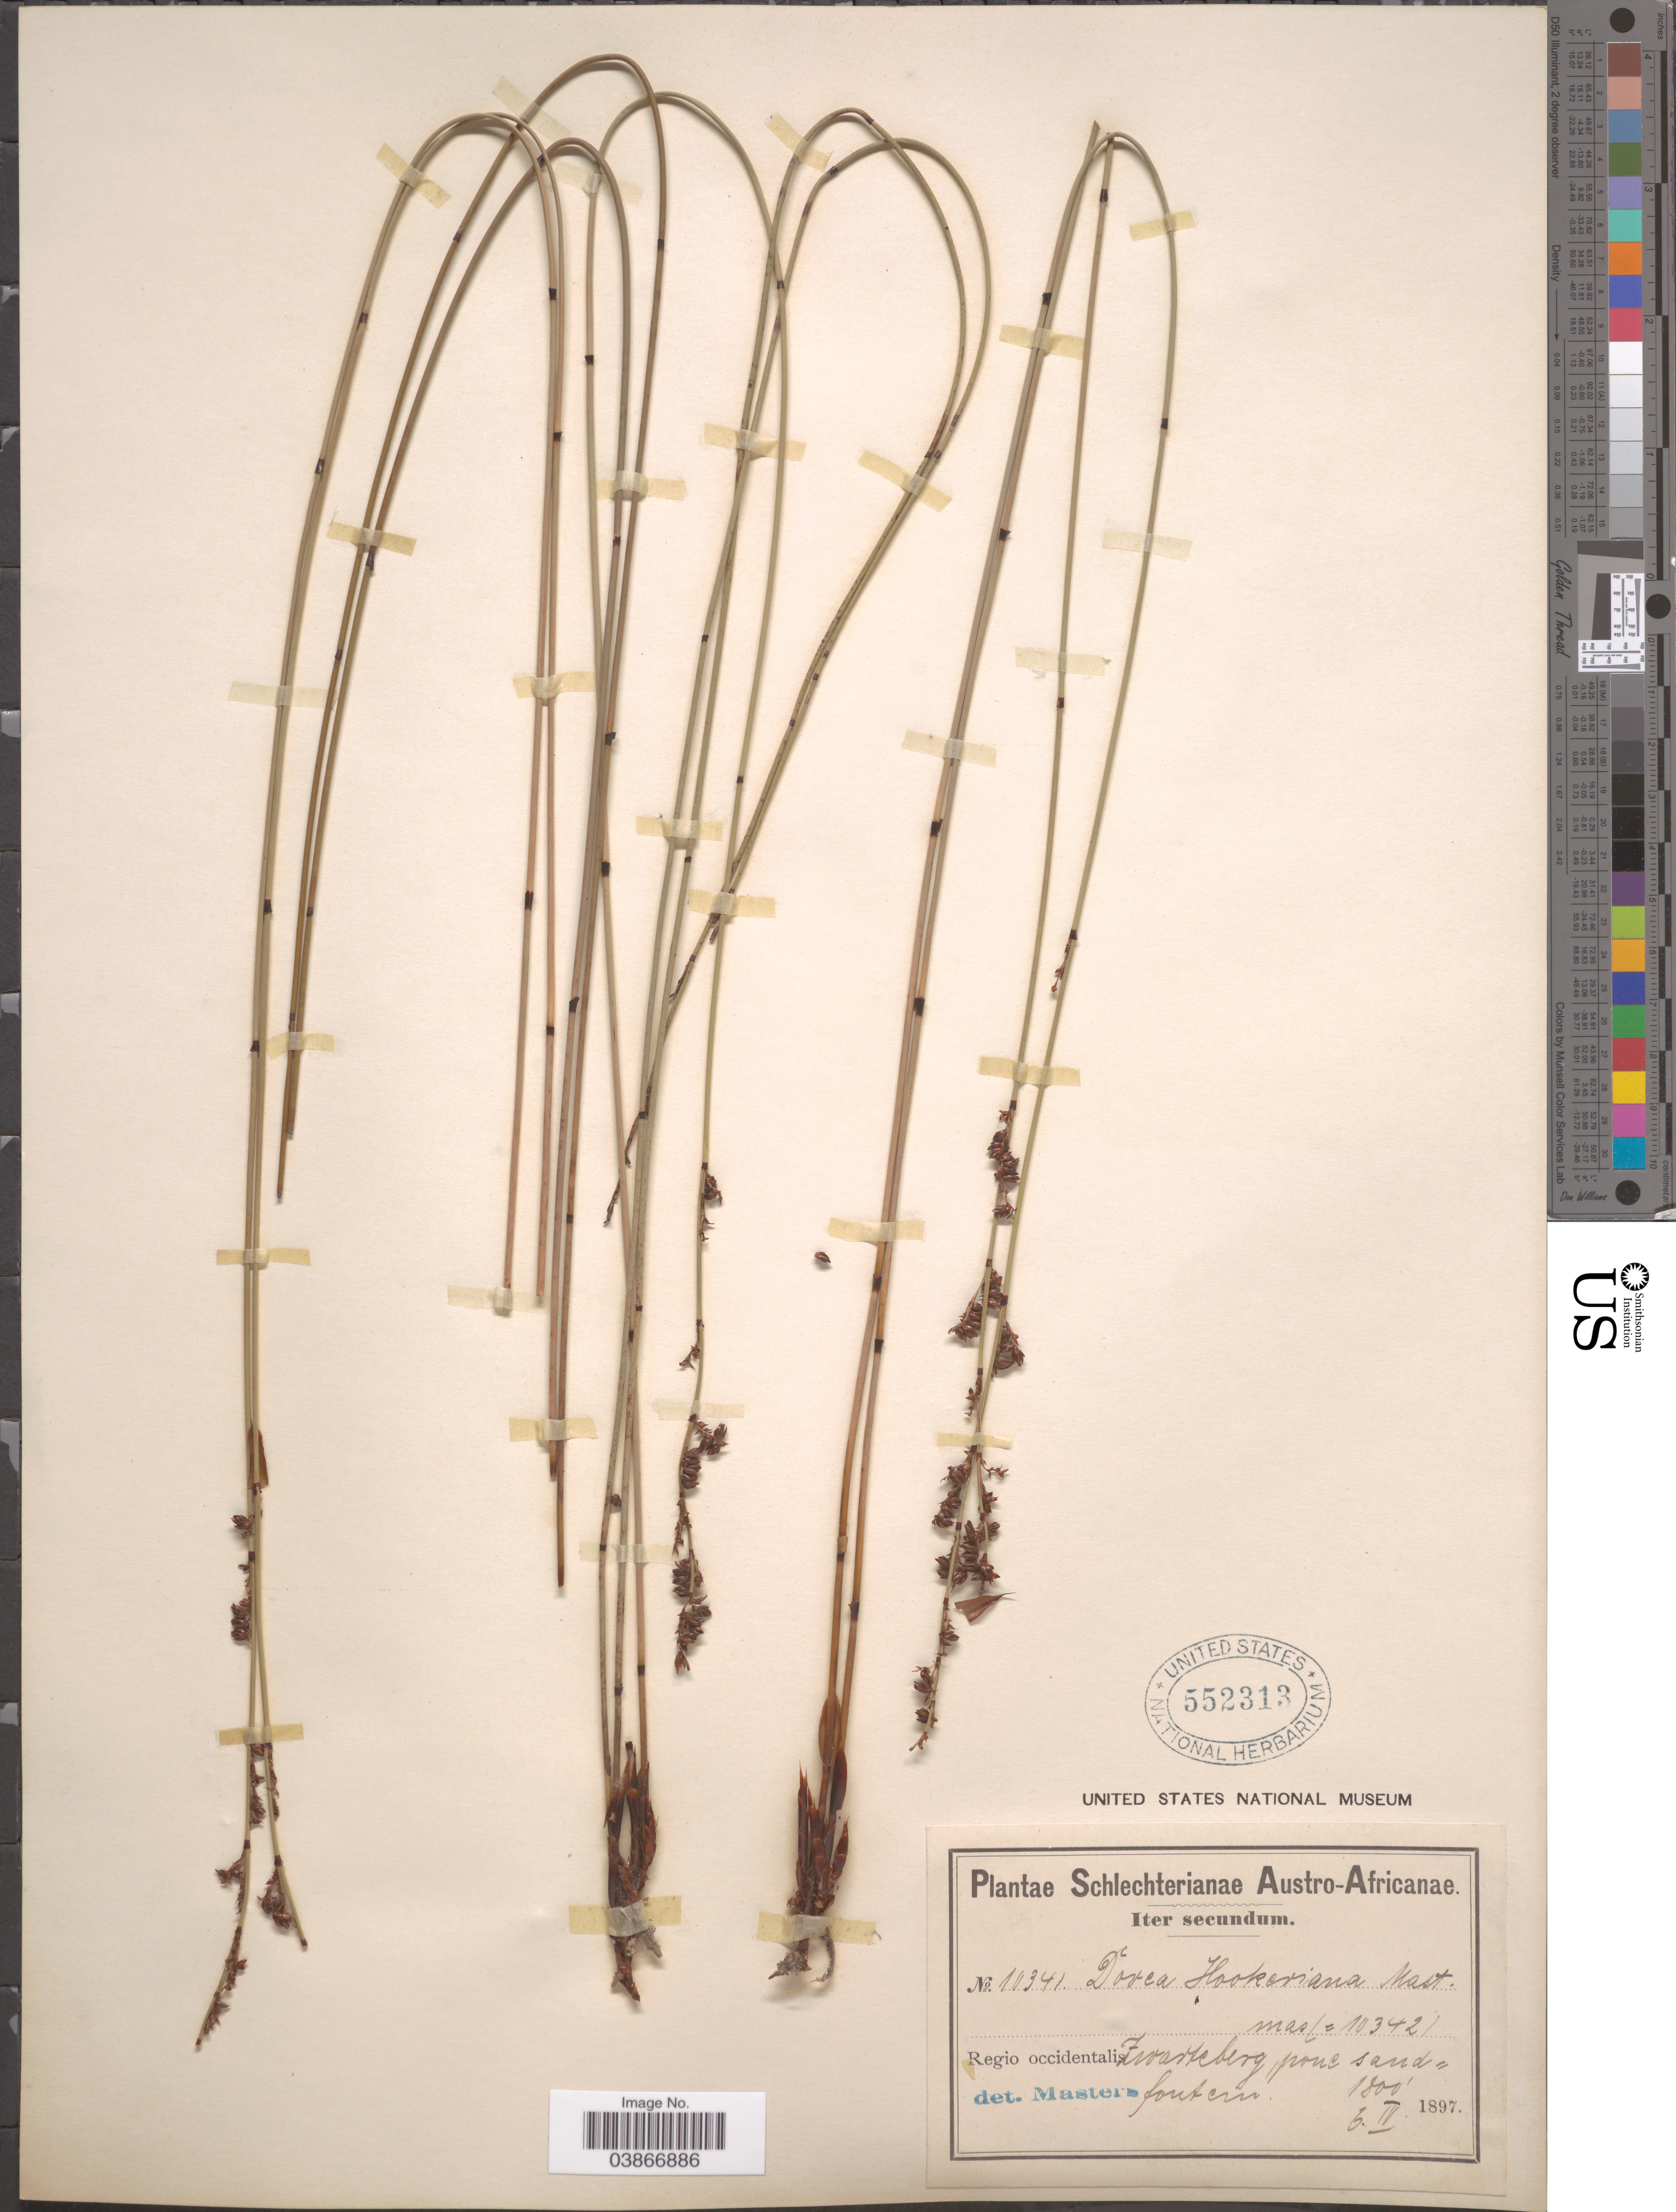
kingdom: Plantae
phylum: Tracheophyta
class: Liliopsida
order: Poales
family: Restionaceae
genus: Elegia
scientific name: Elegia hookeriana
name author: (Mast.) Moline & H.P. Linder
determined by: Strong, Mark T., (BOT), Smithsonian Institution - National Museum of Natural History (UNITED STATES)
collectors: Schlechter, --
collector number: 10341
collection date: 1897-04-06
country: South Africa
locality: Austro-Africanae. Regio occidentalis. Zwarteberg, pone sand-fontein.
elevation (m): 549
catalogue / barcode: US 552313